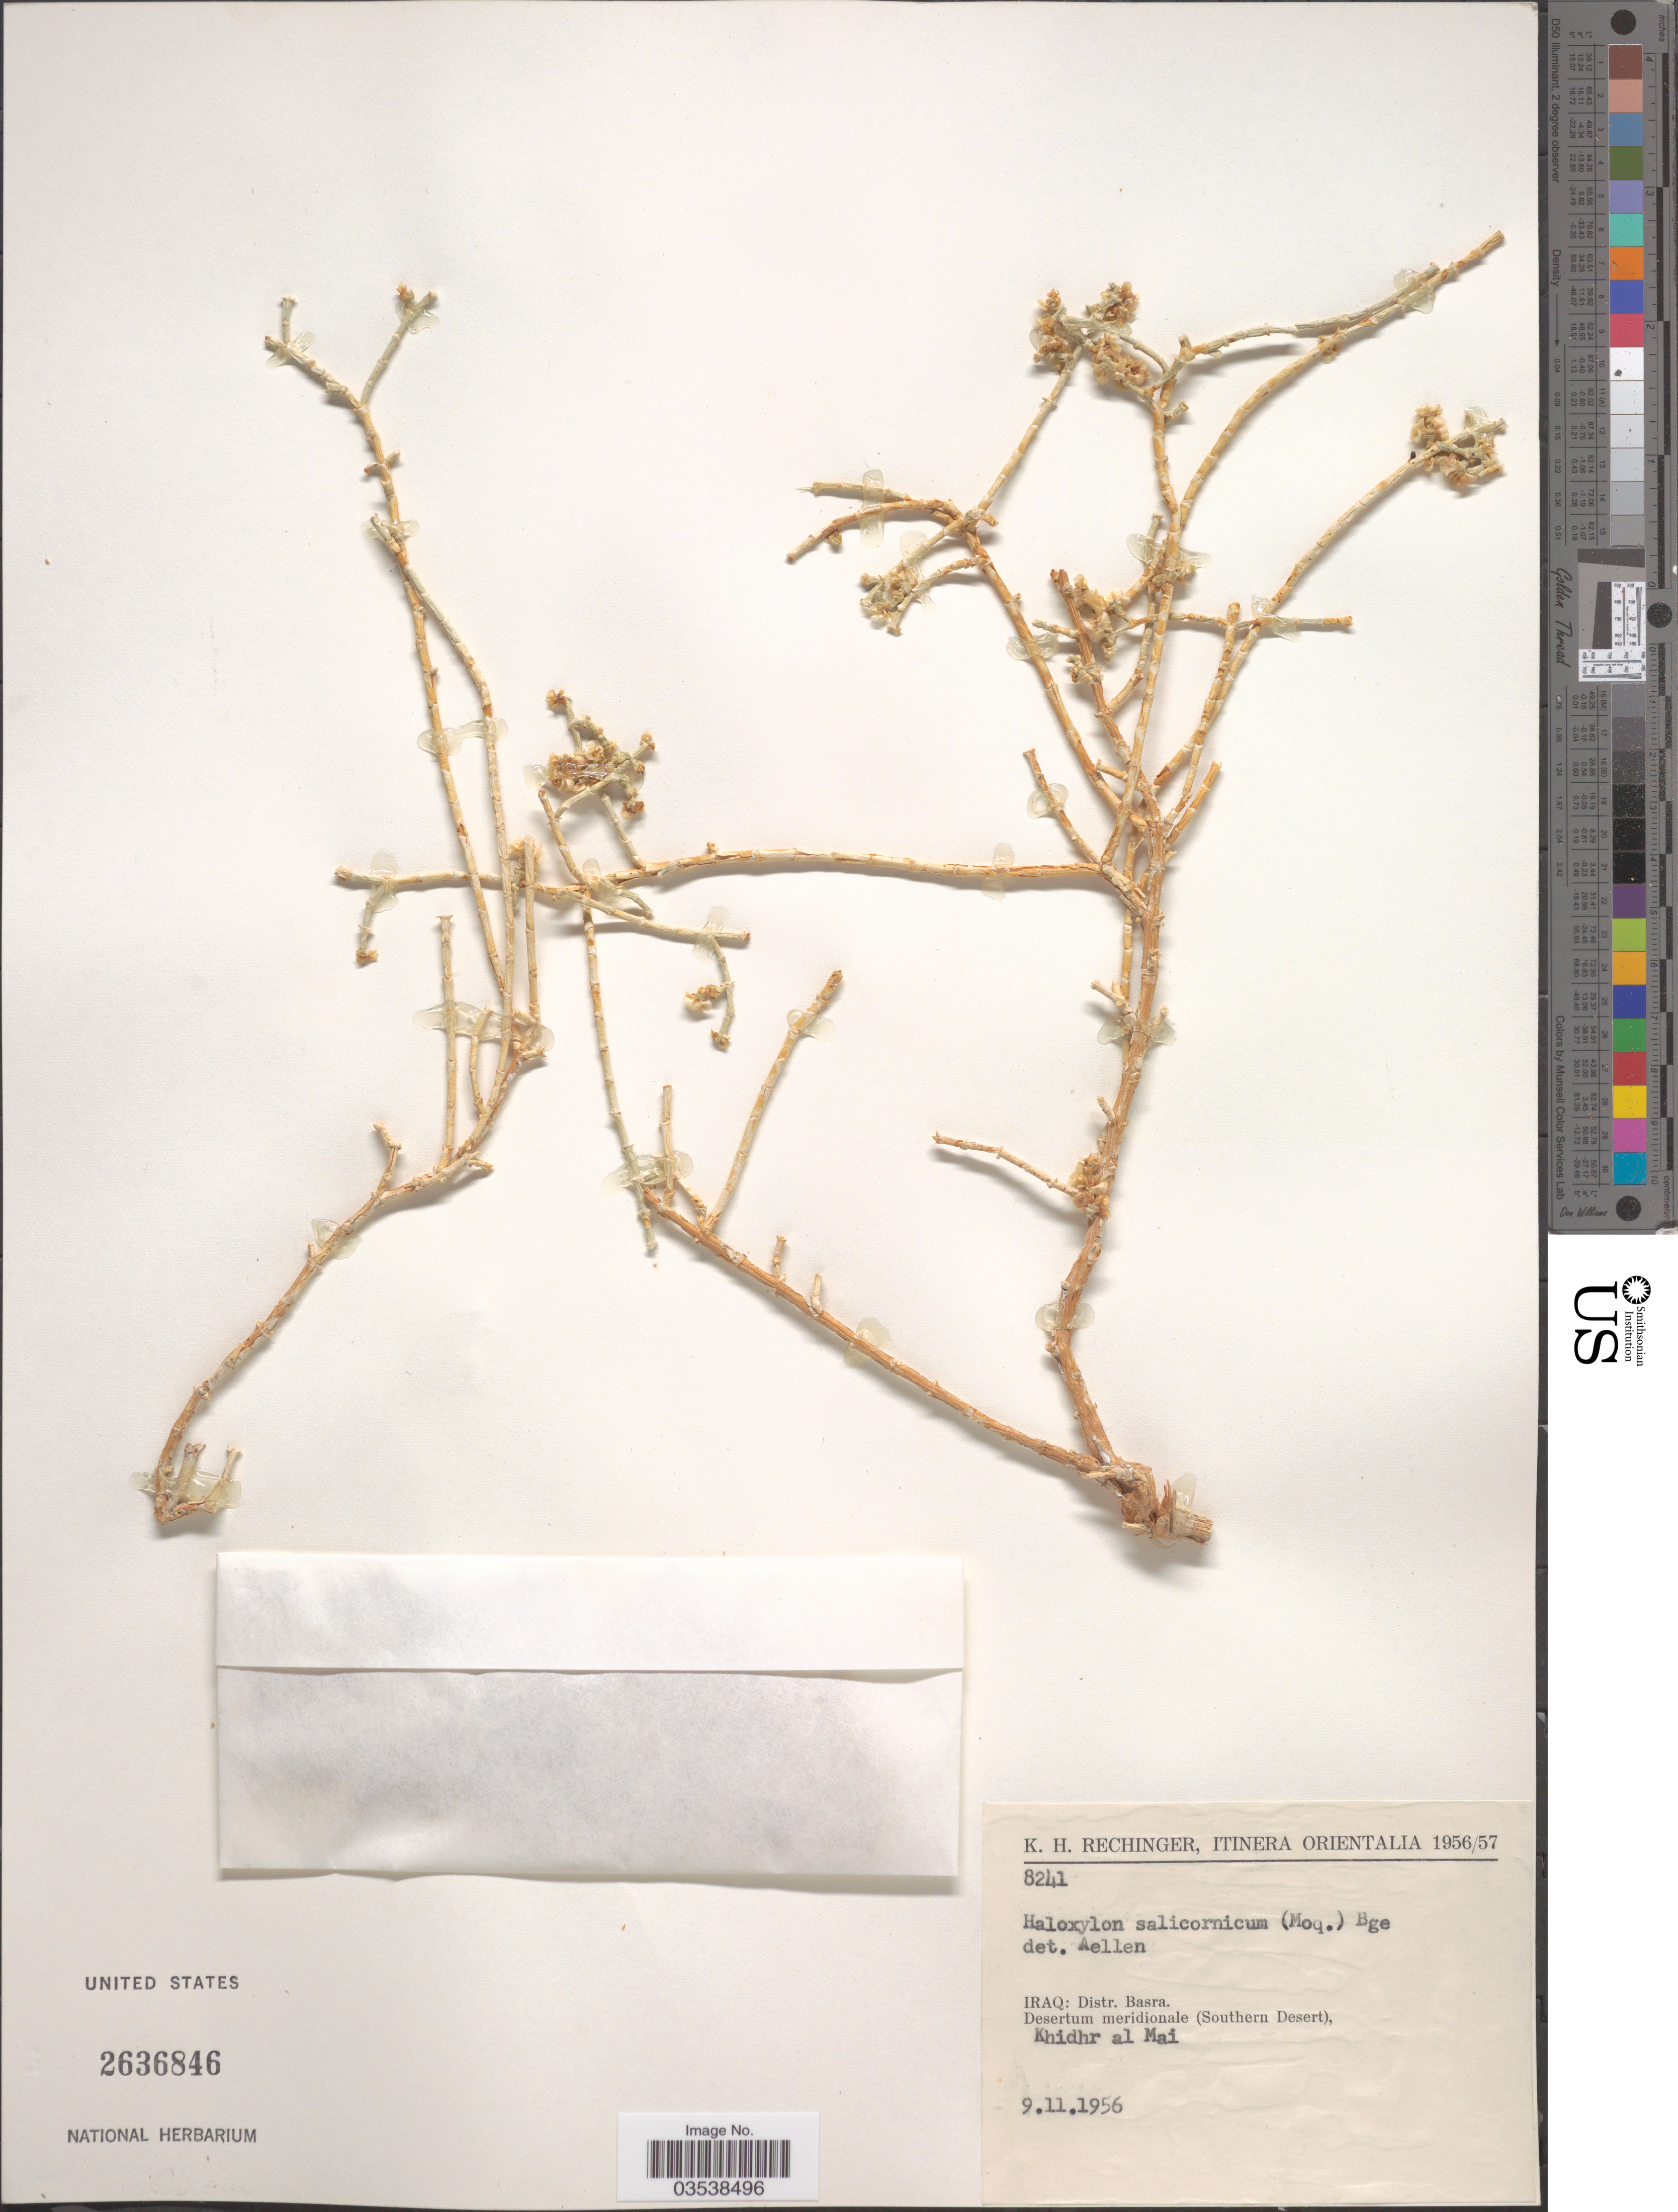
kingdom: Plantae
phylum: Tracheophyta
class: Magnoliopsida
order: Caryophyllales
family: Amaranthaceae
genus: Haloxylon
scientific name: Haloxylon salicornicum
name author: (Moq.) Bunge ex Boiss.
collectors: K. H. Rechinger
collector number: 8241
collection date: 1956-11-09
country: Iraq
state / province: Al Basrah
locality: Itinera Orientalia. Distr. Basra. Desertum meridionale (Southern Desert), Khidhr al Mai.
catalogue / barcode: US 2636846